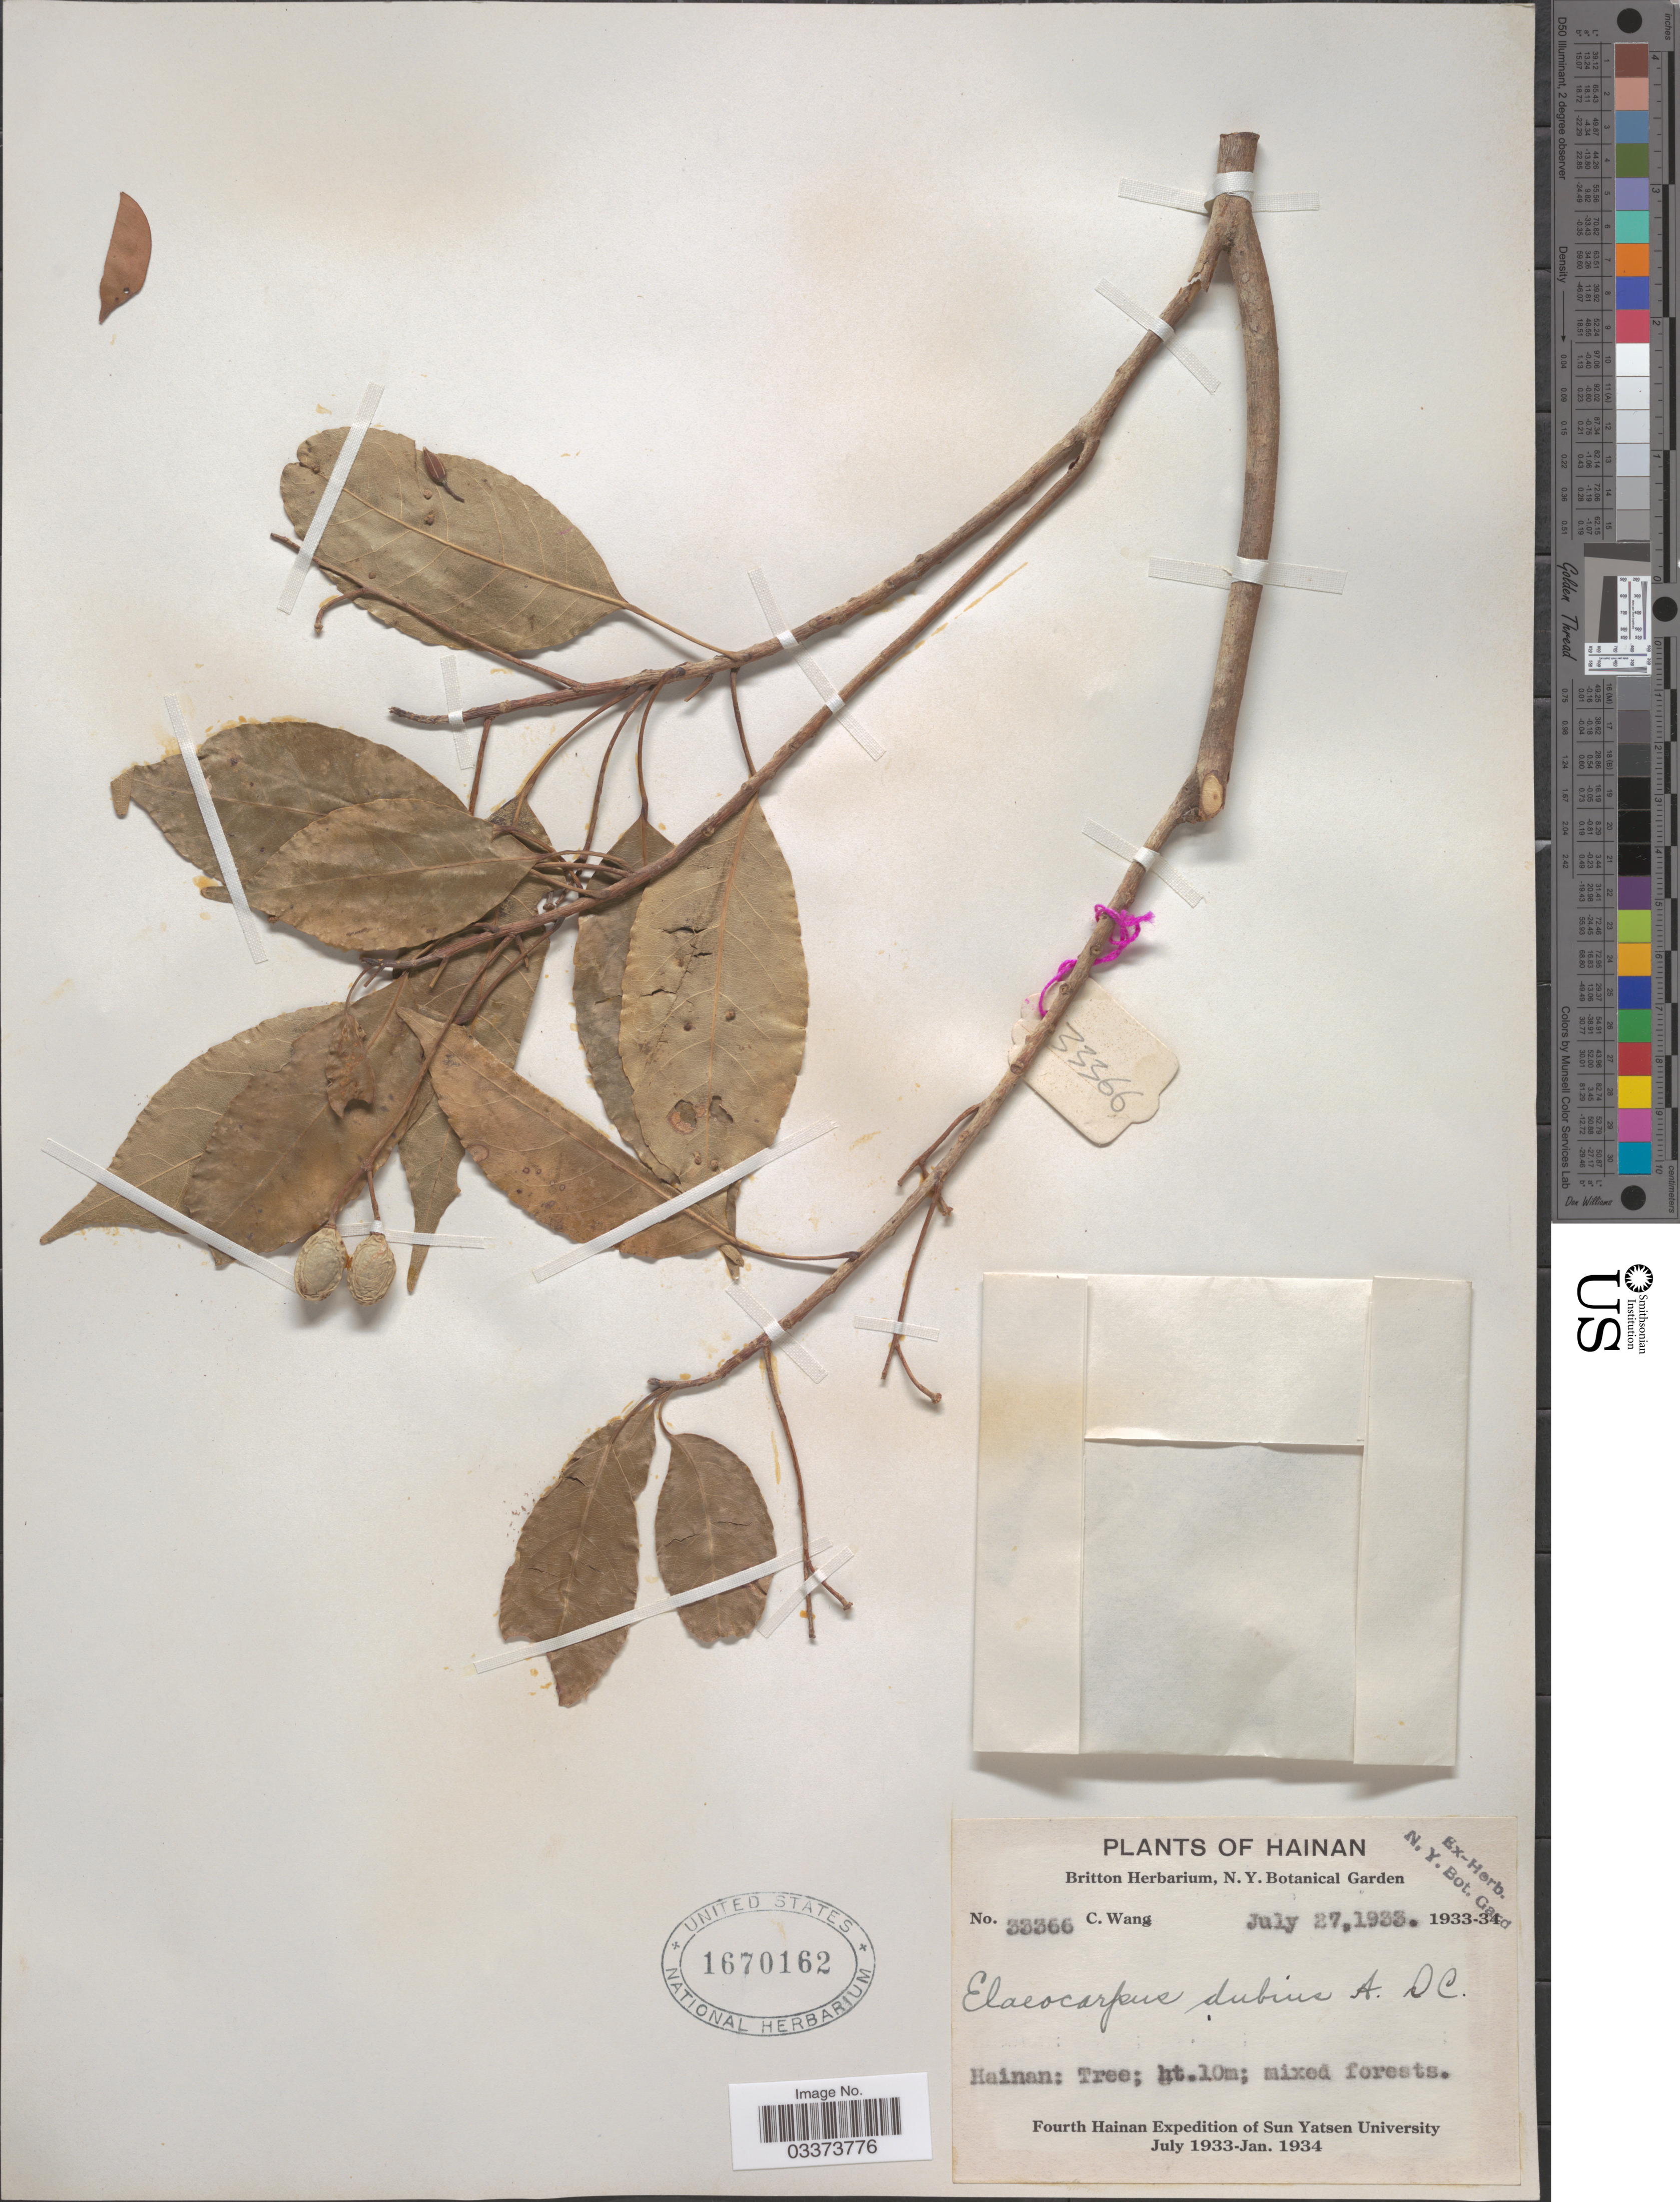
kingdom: Plantae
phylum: Tracheophyta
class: Magnoliopsida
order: Oxalidales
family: Elaeocarpaceae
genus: Elaeocarpus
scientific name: Elaeocarpus dubius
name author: DC.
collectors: C. Wang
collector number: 33366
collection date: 1933-07-27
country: China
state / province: Hainan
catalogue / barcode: US 1670162